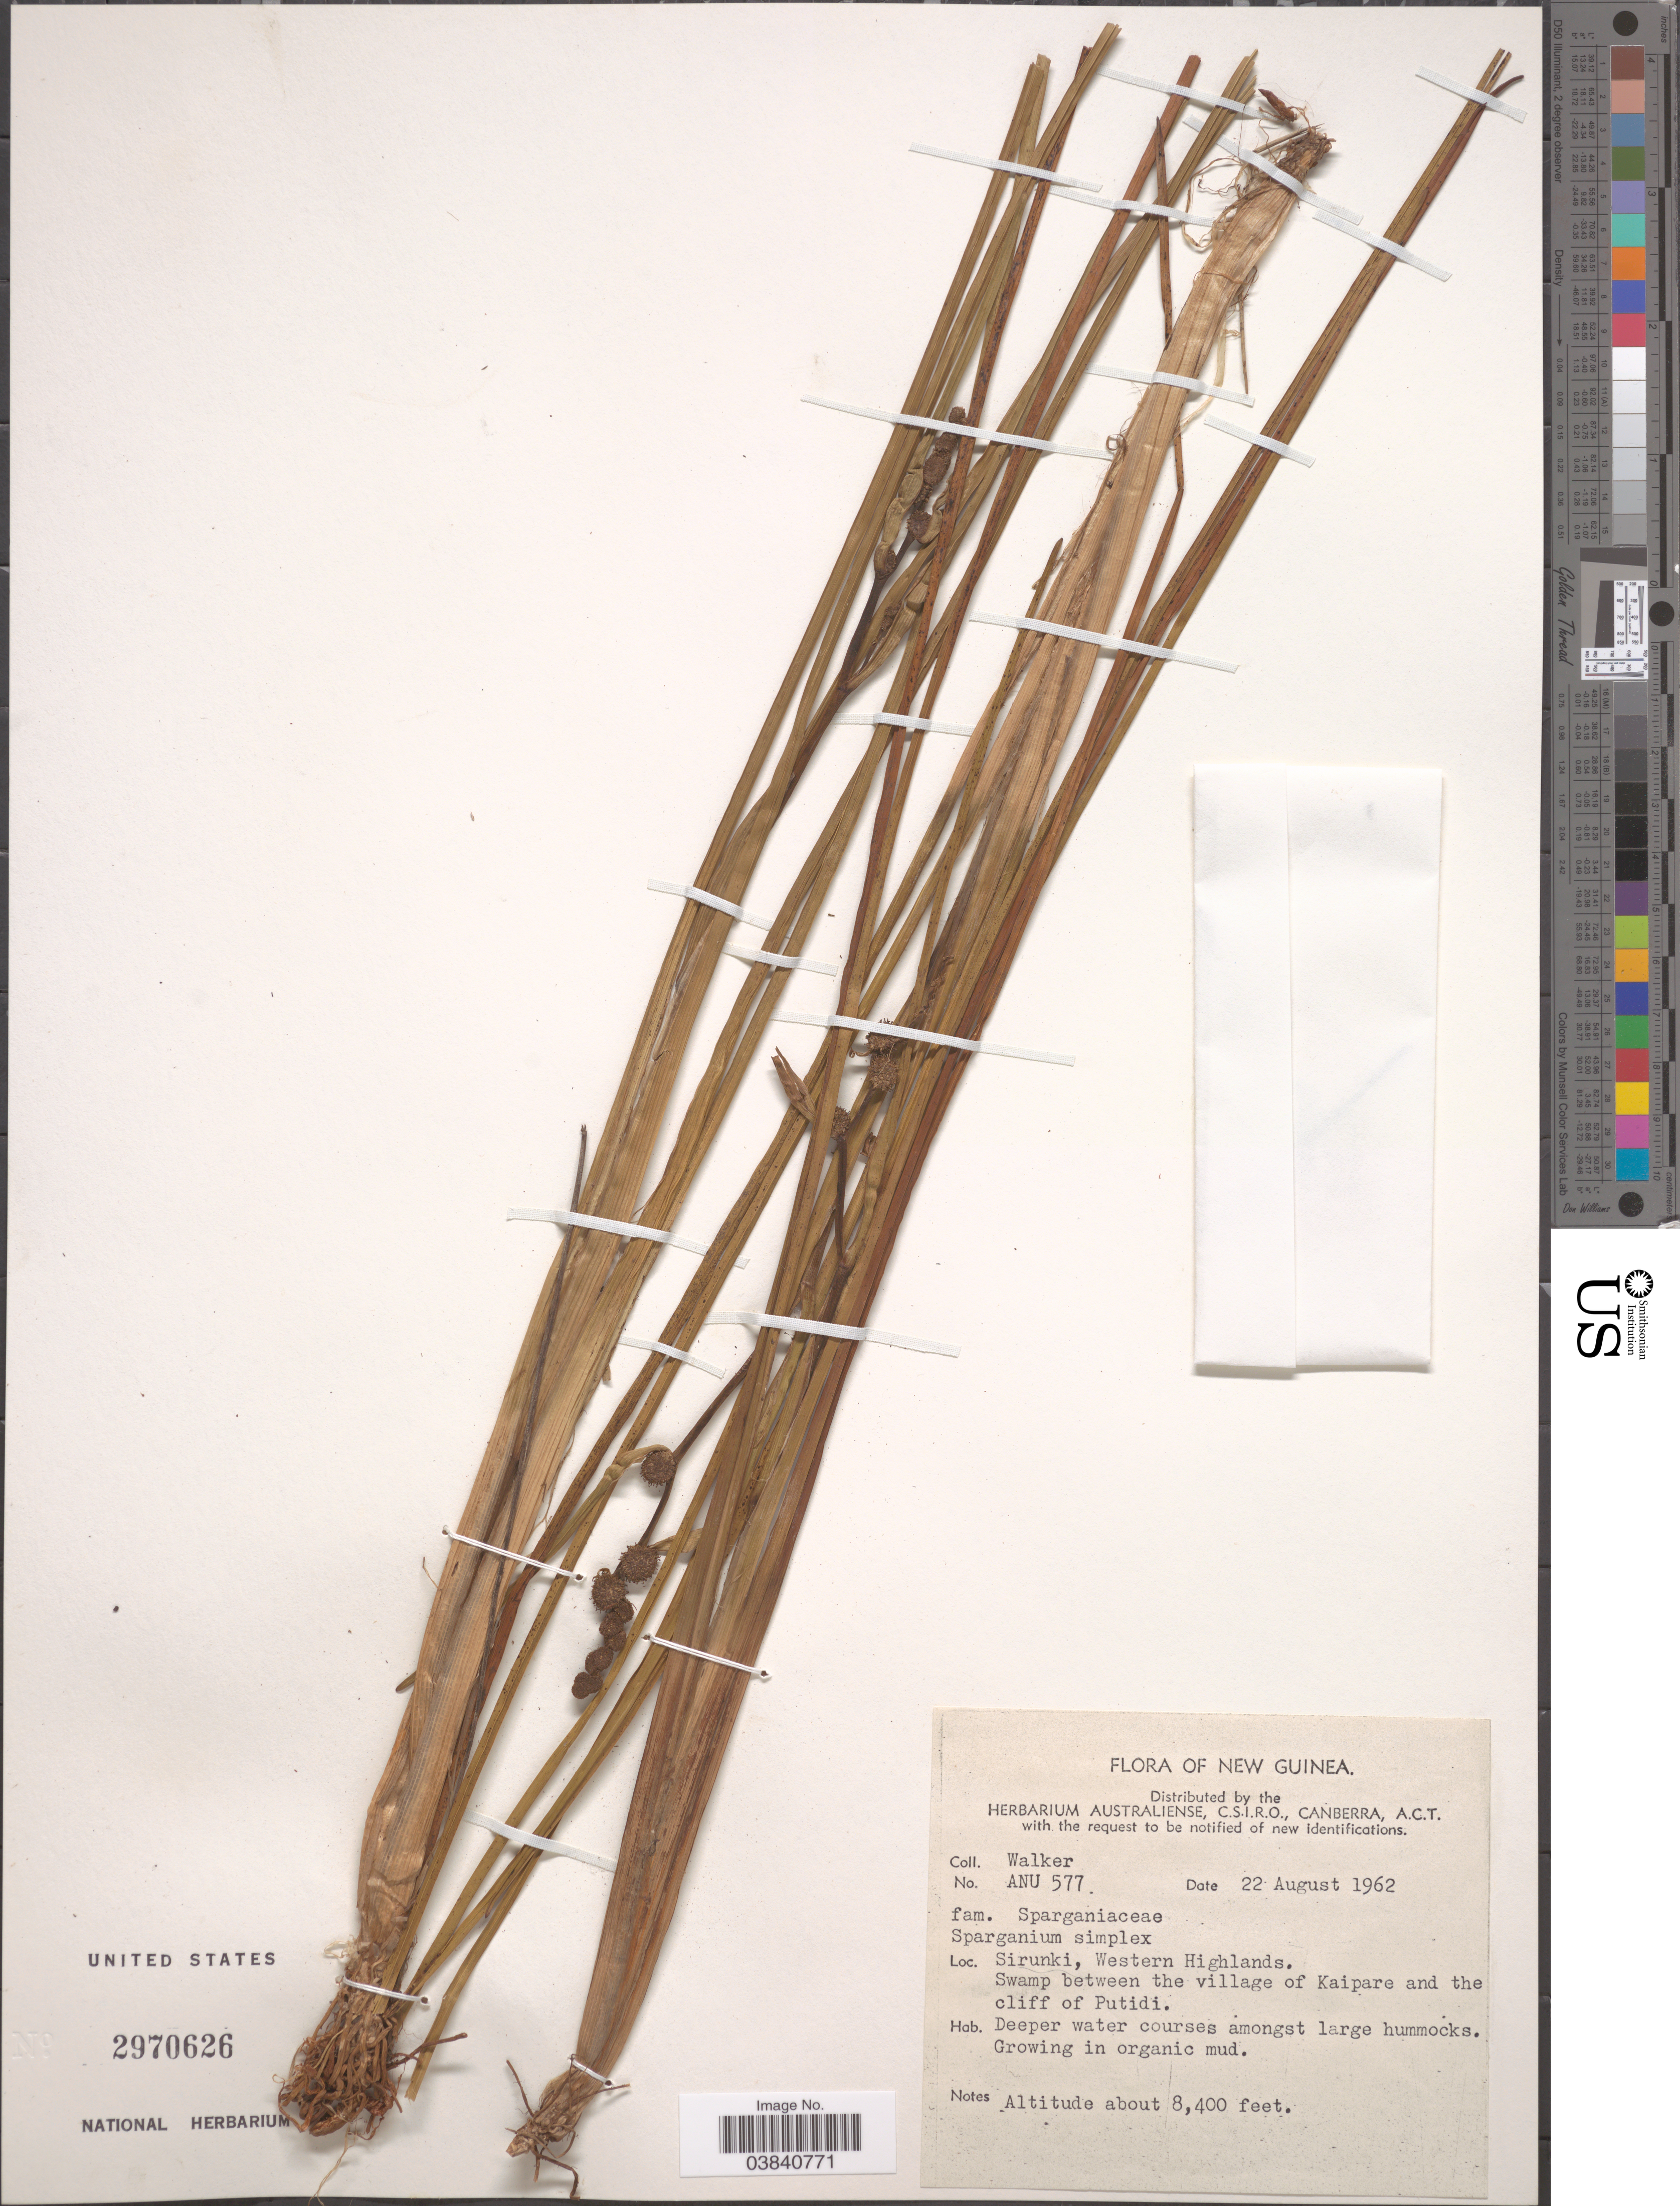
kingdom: Plantae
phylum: Tracheophyta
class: Liliopsida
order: Poales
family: Typhaceae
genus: Sparganium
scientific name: Sparganium simplex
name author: Huds.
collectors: -. Walker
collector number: ANU 577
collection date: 1962-08-22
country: Papua New Guinea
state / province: Western Highlands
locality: New Guinea. Sirunki.Swamp between the village of Kaipare and the cliff of Putidi.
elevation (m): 2560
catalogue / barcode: US 2970626